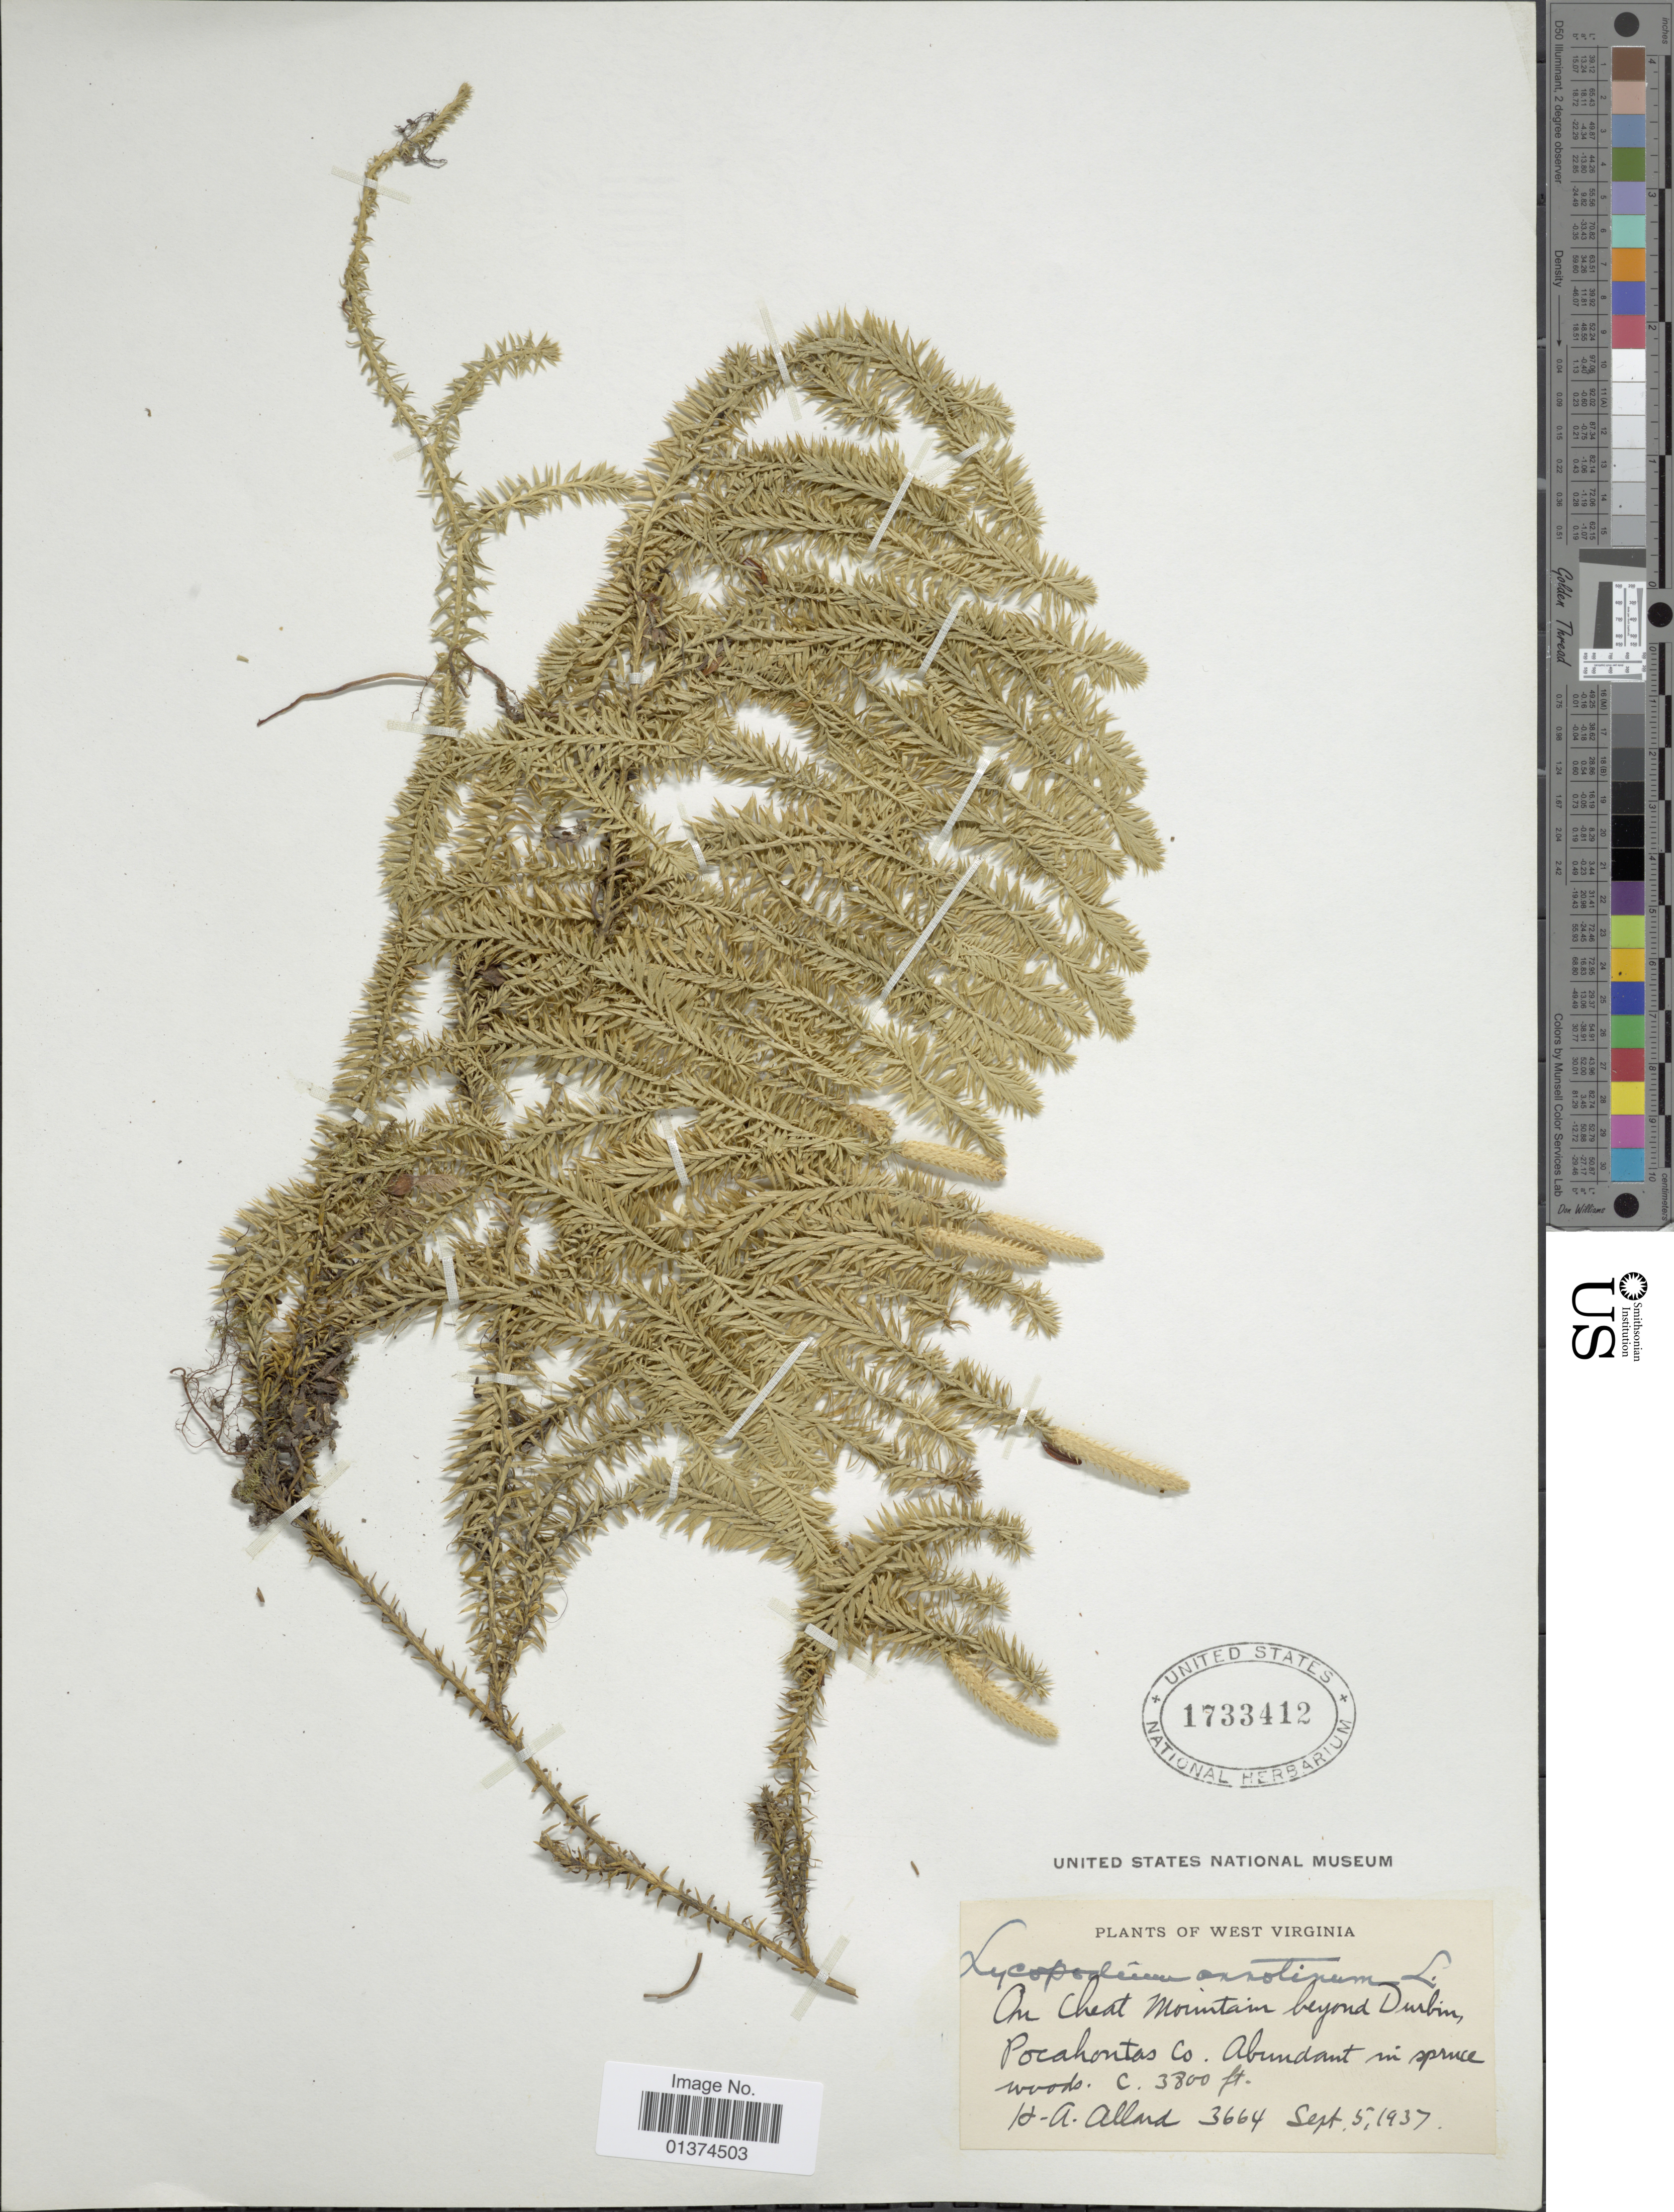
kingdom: Plantae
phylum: Tracheophyta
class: Lycopodiopsida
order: Lycopodiales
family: Lycopodiaceae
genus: Spinulum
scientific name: Spinulum annotinum subsp. annotinum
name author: (L.) A. Haines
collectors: H. A. Allard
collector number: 3664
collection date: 1937-09-05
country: United States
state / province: West Virginia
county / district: Pocahontas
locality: On cheat mountain beyond Durbin, Pocahontas Co.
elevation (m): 1158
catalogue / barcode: US 1733412